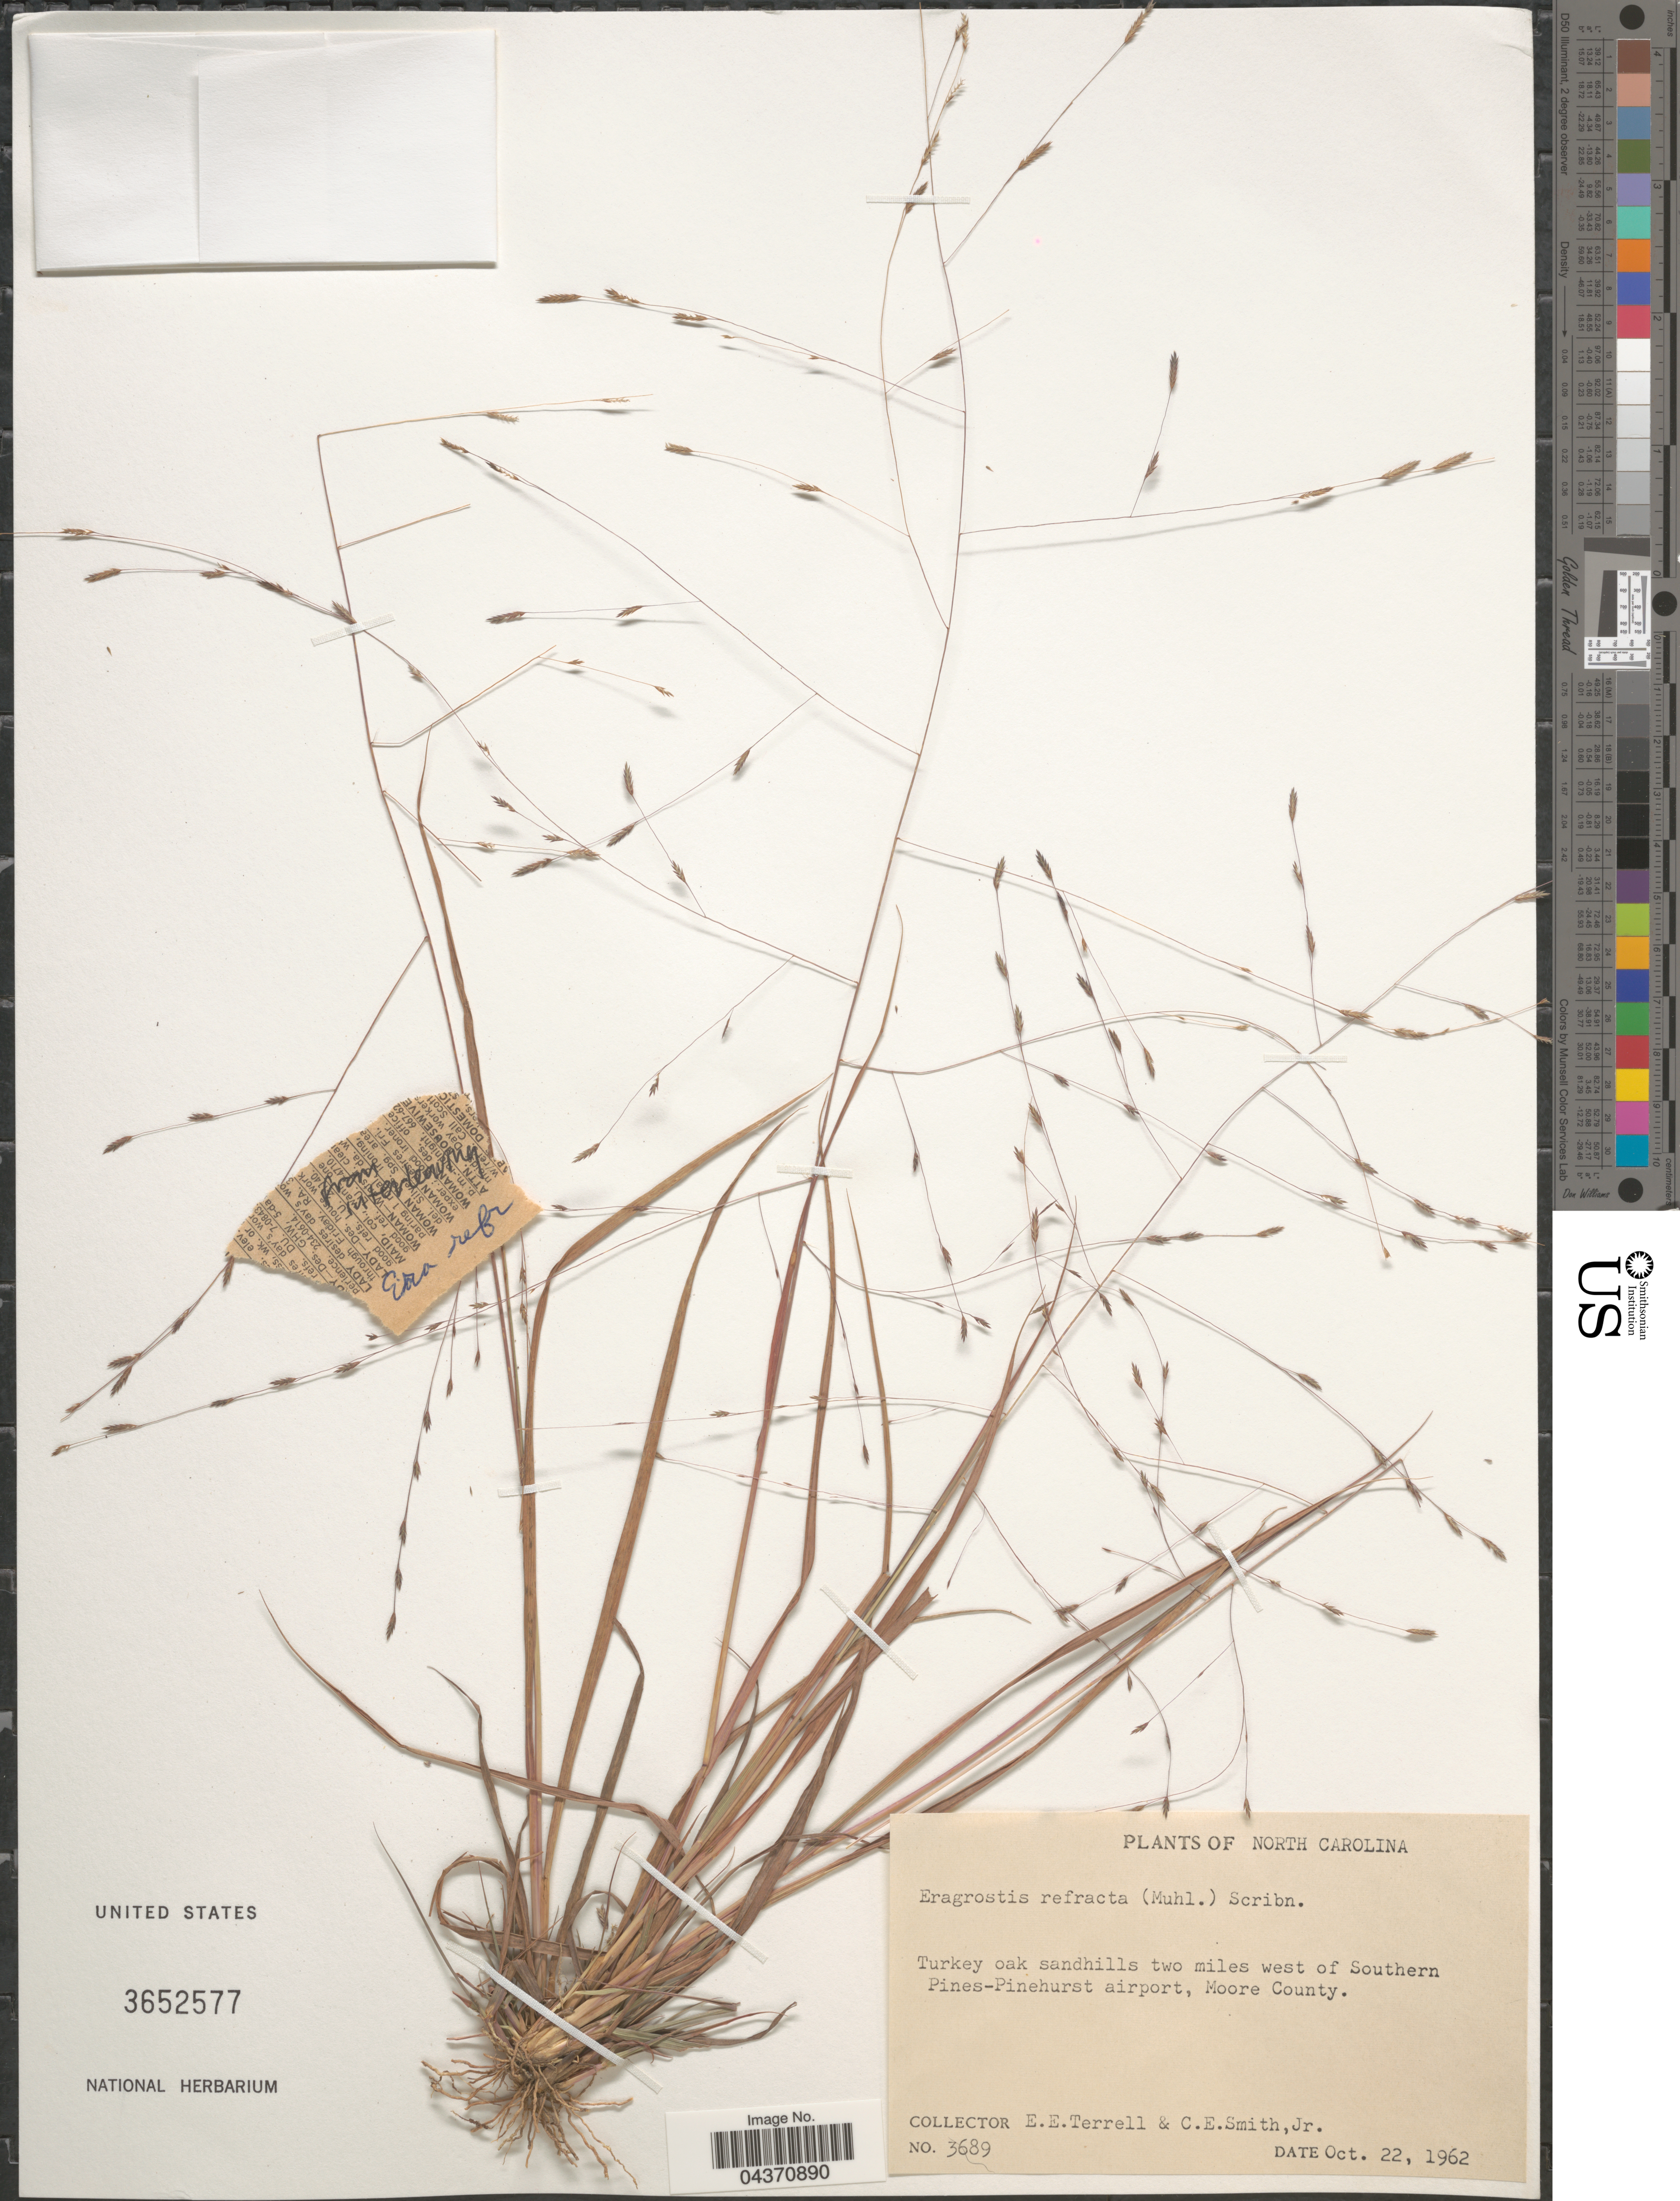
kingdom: Plantae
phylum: Tracheophyta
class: Liliopsida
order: Poales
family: Poaceae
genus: Eragrostis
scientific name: Eragrostis refracta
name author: (Muhl.) Scribn.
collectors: E. E. Terrell & C. E. Smith Jr.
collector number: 3689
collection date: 1962-10-22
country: United States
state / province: North Carolina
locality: Turkey oak sandhills two miles west of Southern Pines-Pinehurst airport, Moore County.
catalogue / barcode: US 3652577